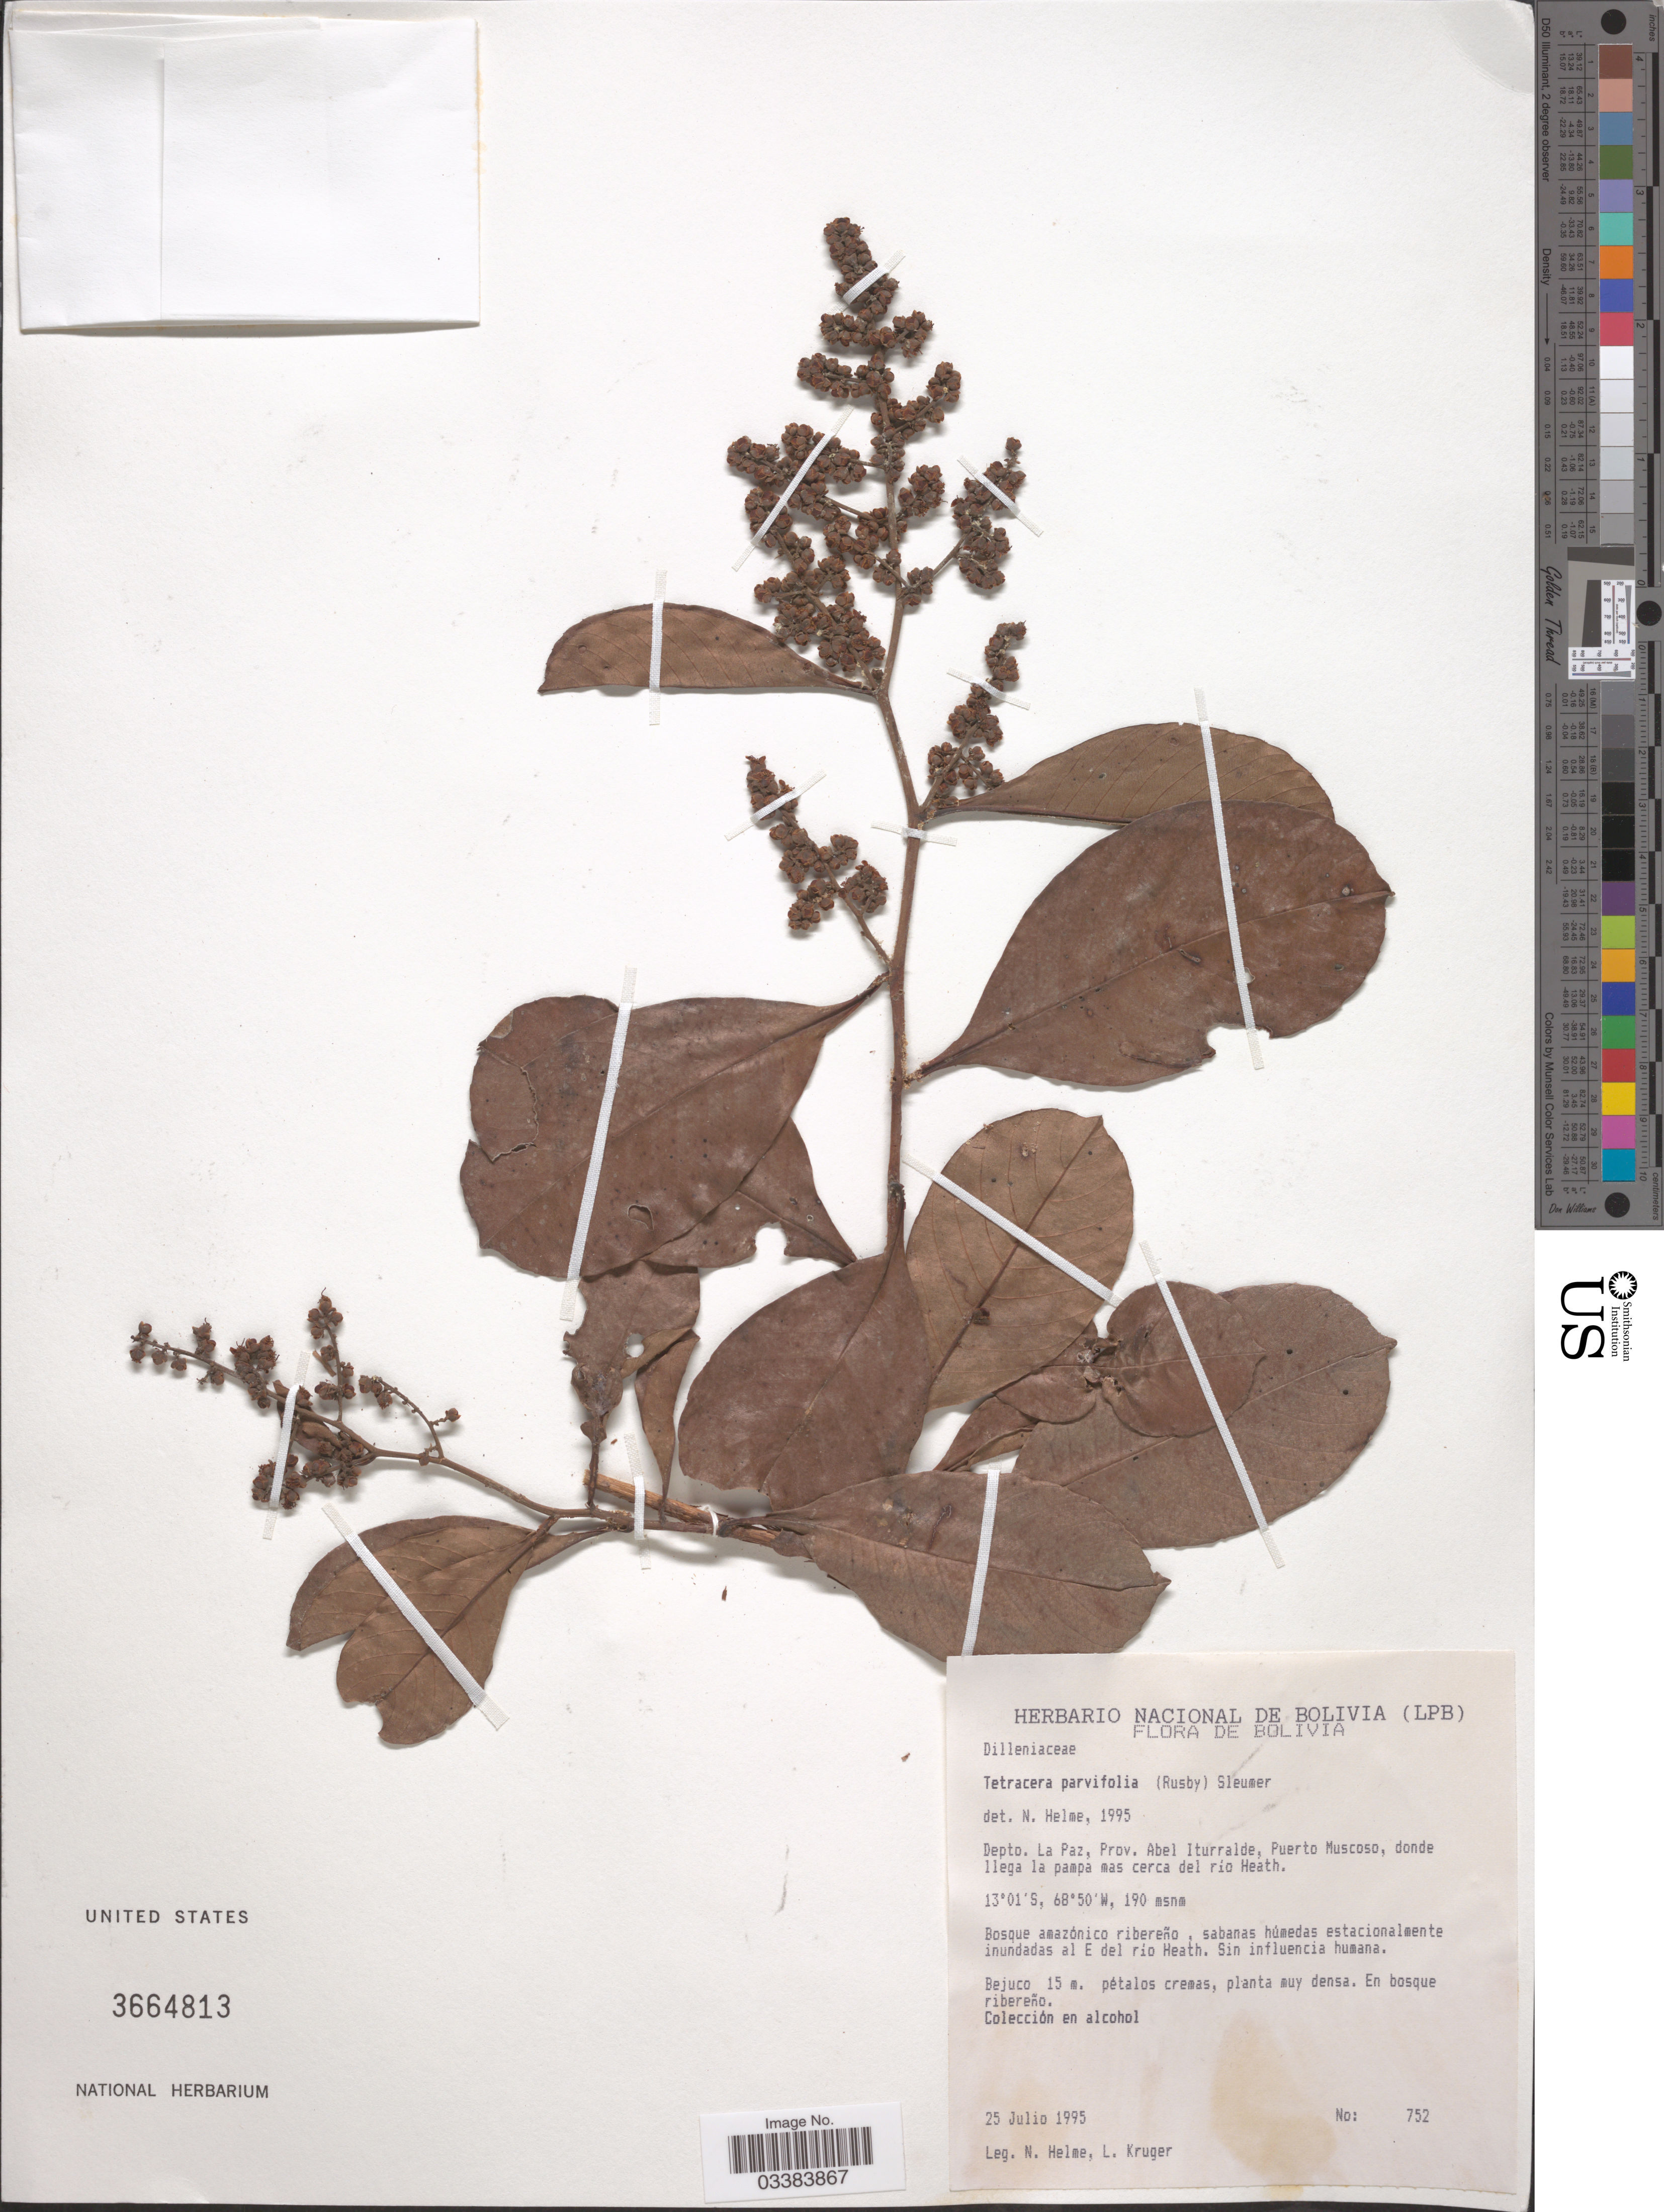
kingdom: Plantae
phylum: Tracheophyta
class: Magnoliopsida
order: Dilleniales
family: Dilleniaceae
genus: Tetracera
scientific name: Tetracera parviflora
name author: (Rusby) Sleumer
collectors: N. Helme & L. Kruger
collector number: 752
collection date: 1995-07-25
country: Bolivia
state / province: La Paz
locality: Depto. La Paz, Prov. Abel Iturralde, Puerto Muscoso, donde llega la pampa mas cerca del río Heath.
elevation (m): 190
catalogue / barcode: US 3664813